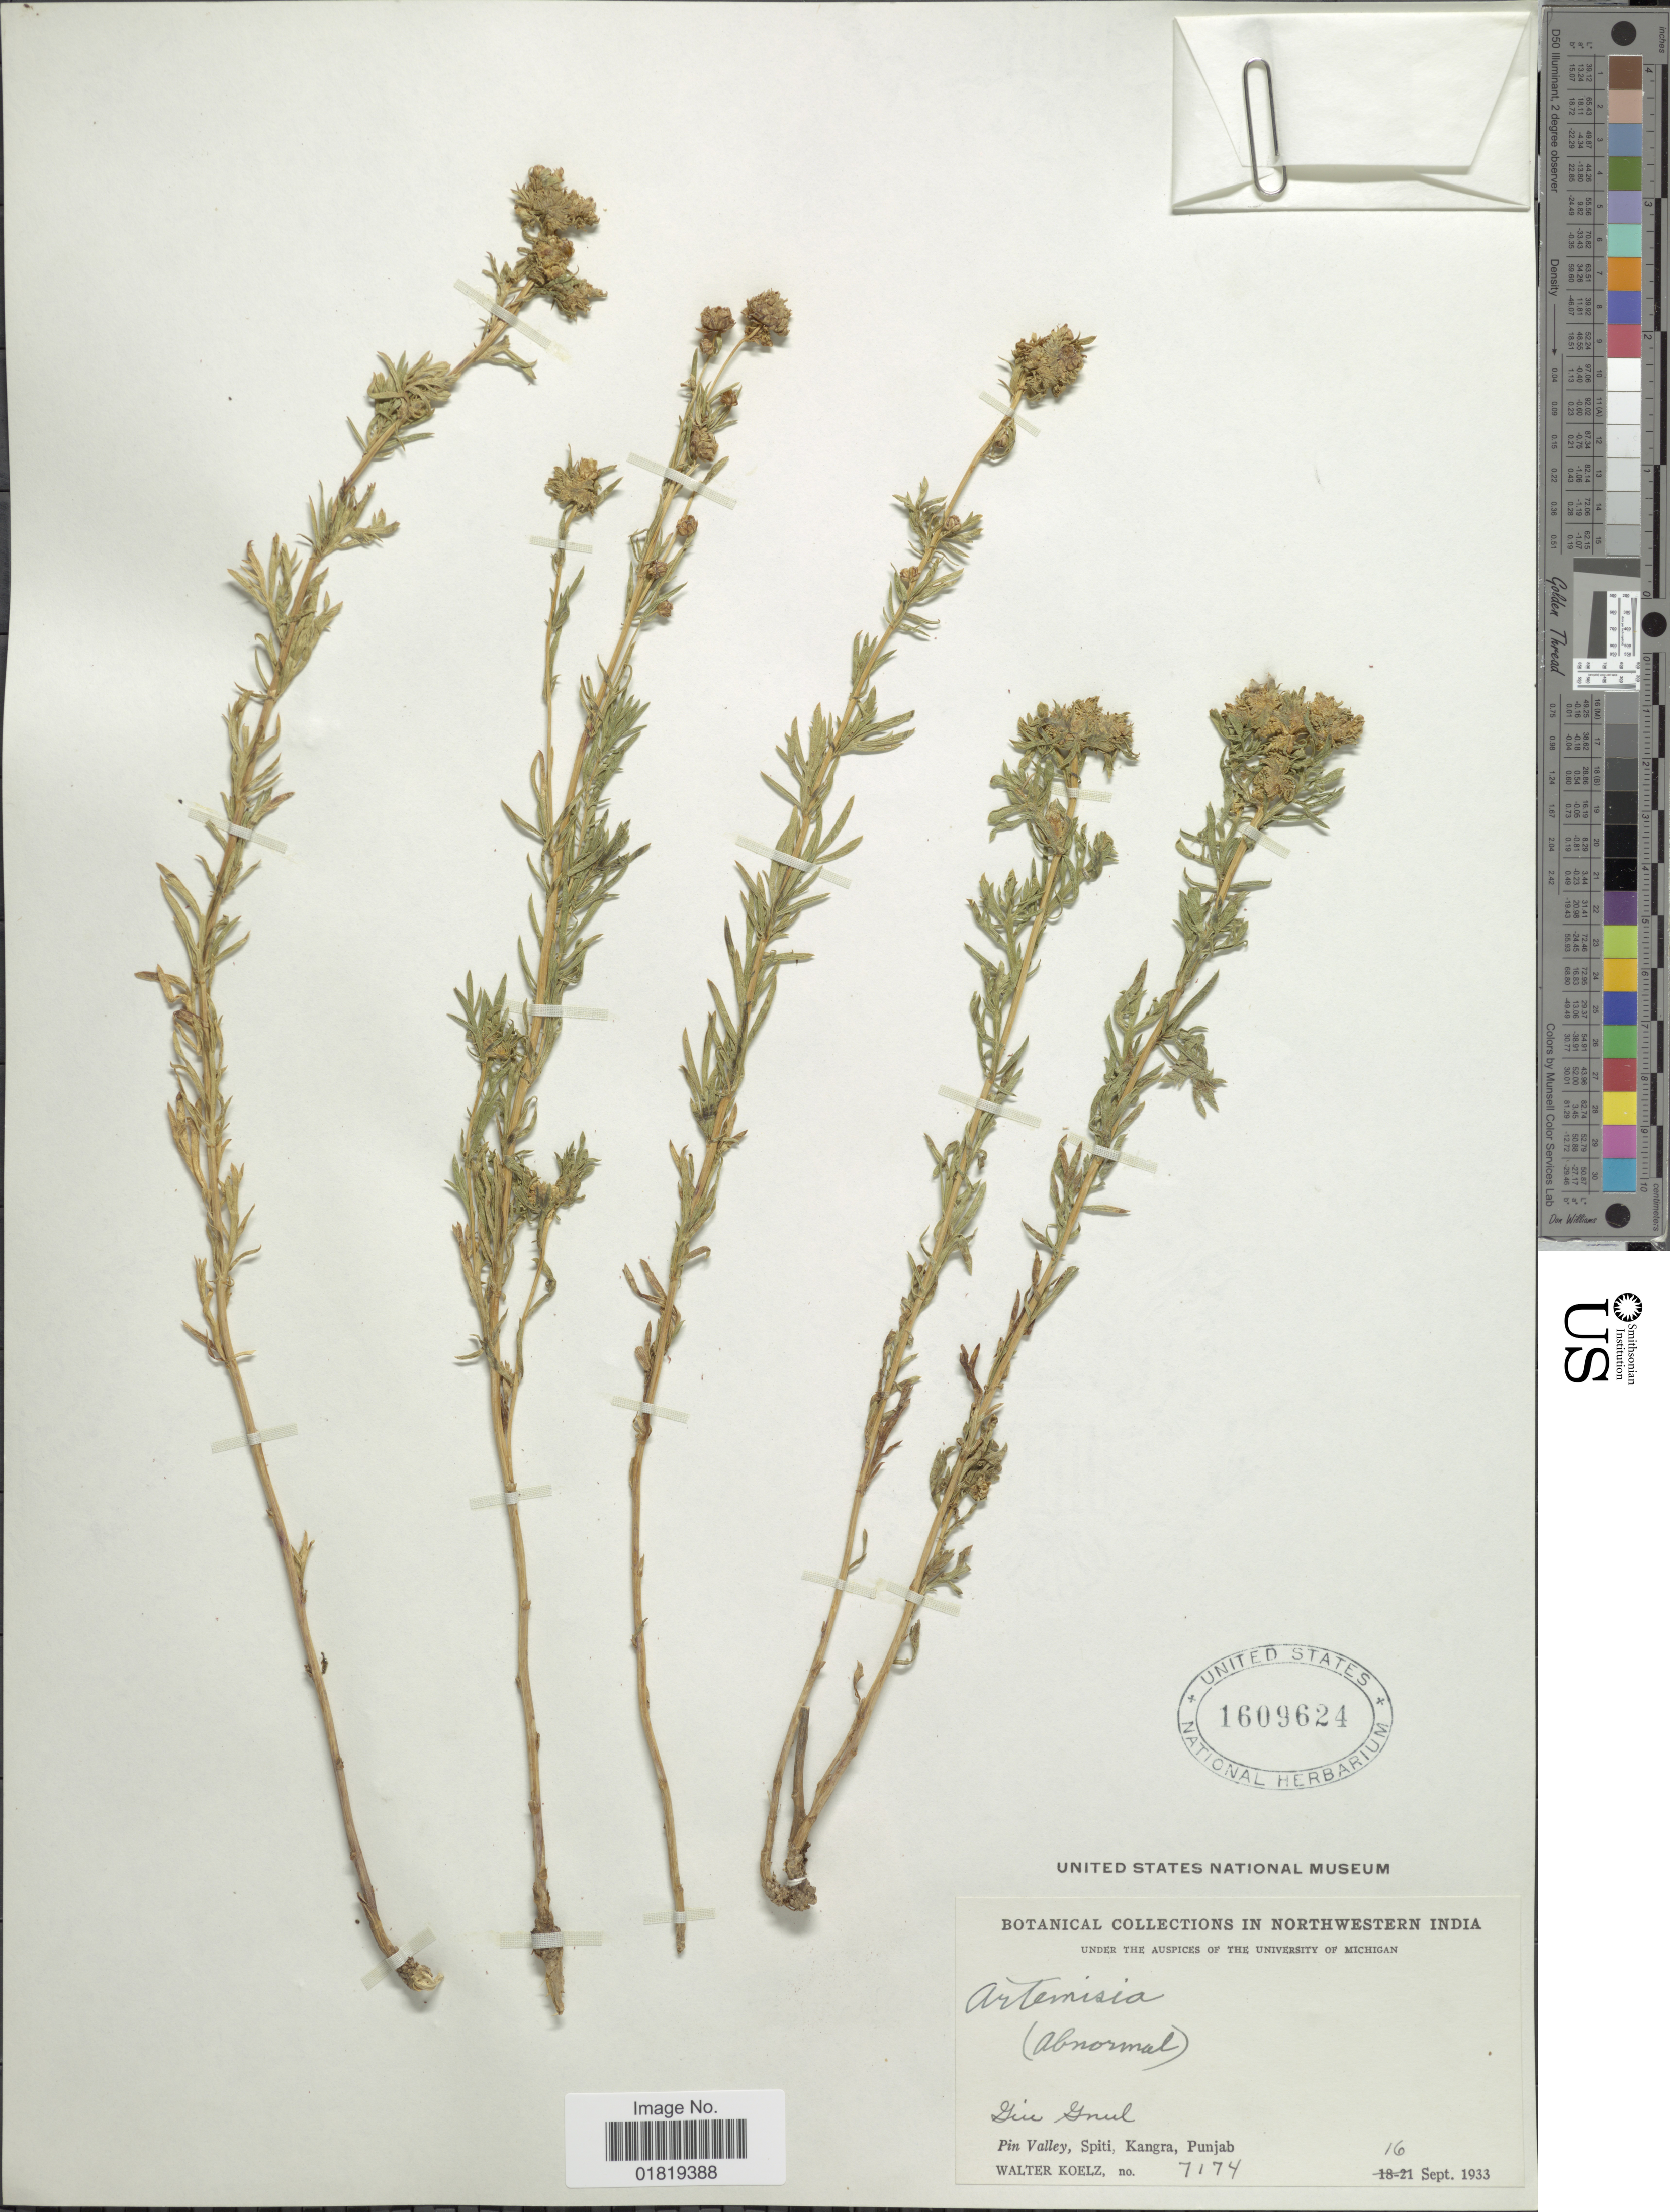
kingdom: Plantae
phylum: Tracheophyta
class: Magnoliopsida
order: Asterales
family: Asteraceae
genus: Artemisia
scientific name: Artemisia sp.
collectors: W. N. Koelz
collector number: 7174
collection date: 1933-09-16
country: India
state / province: Himachal Pradesh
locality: Northwestern India, Yiu Yunul, Pin Valley, Spiti, Kangra, Punjab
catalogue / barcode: US 1609624